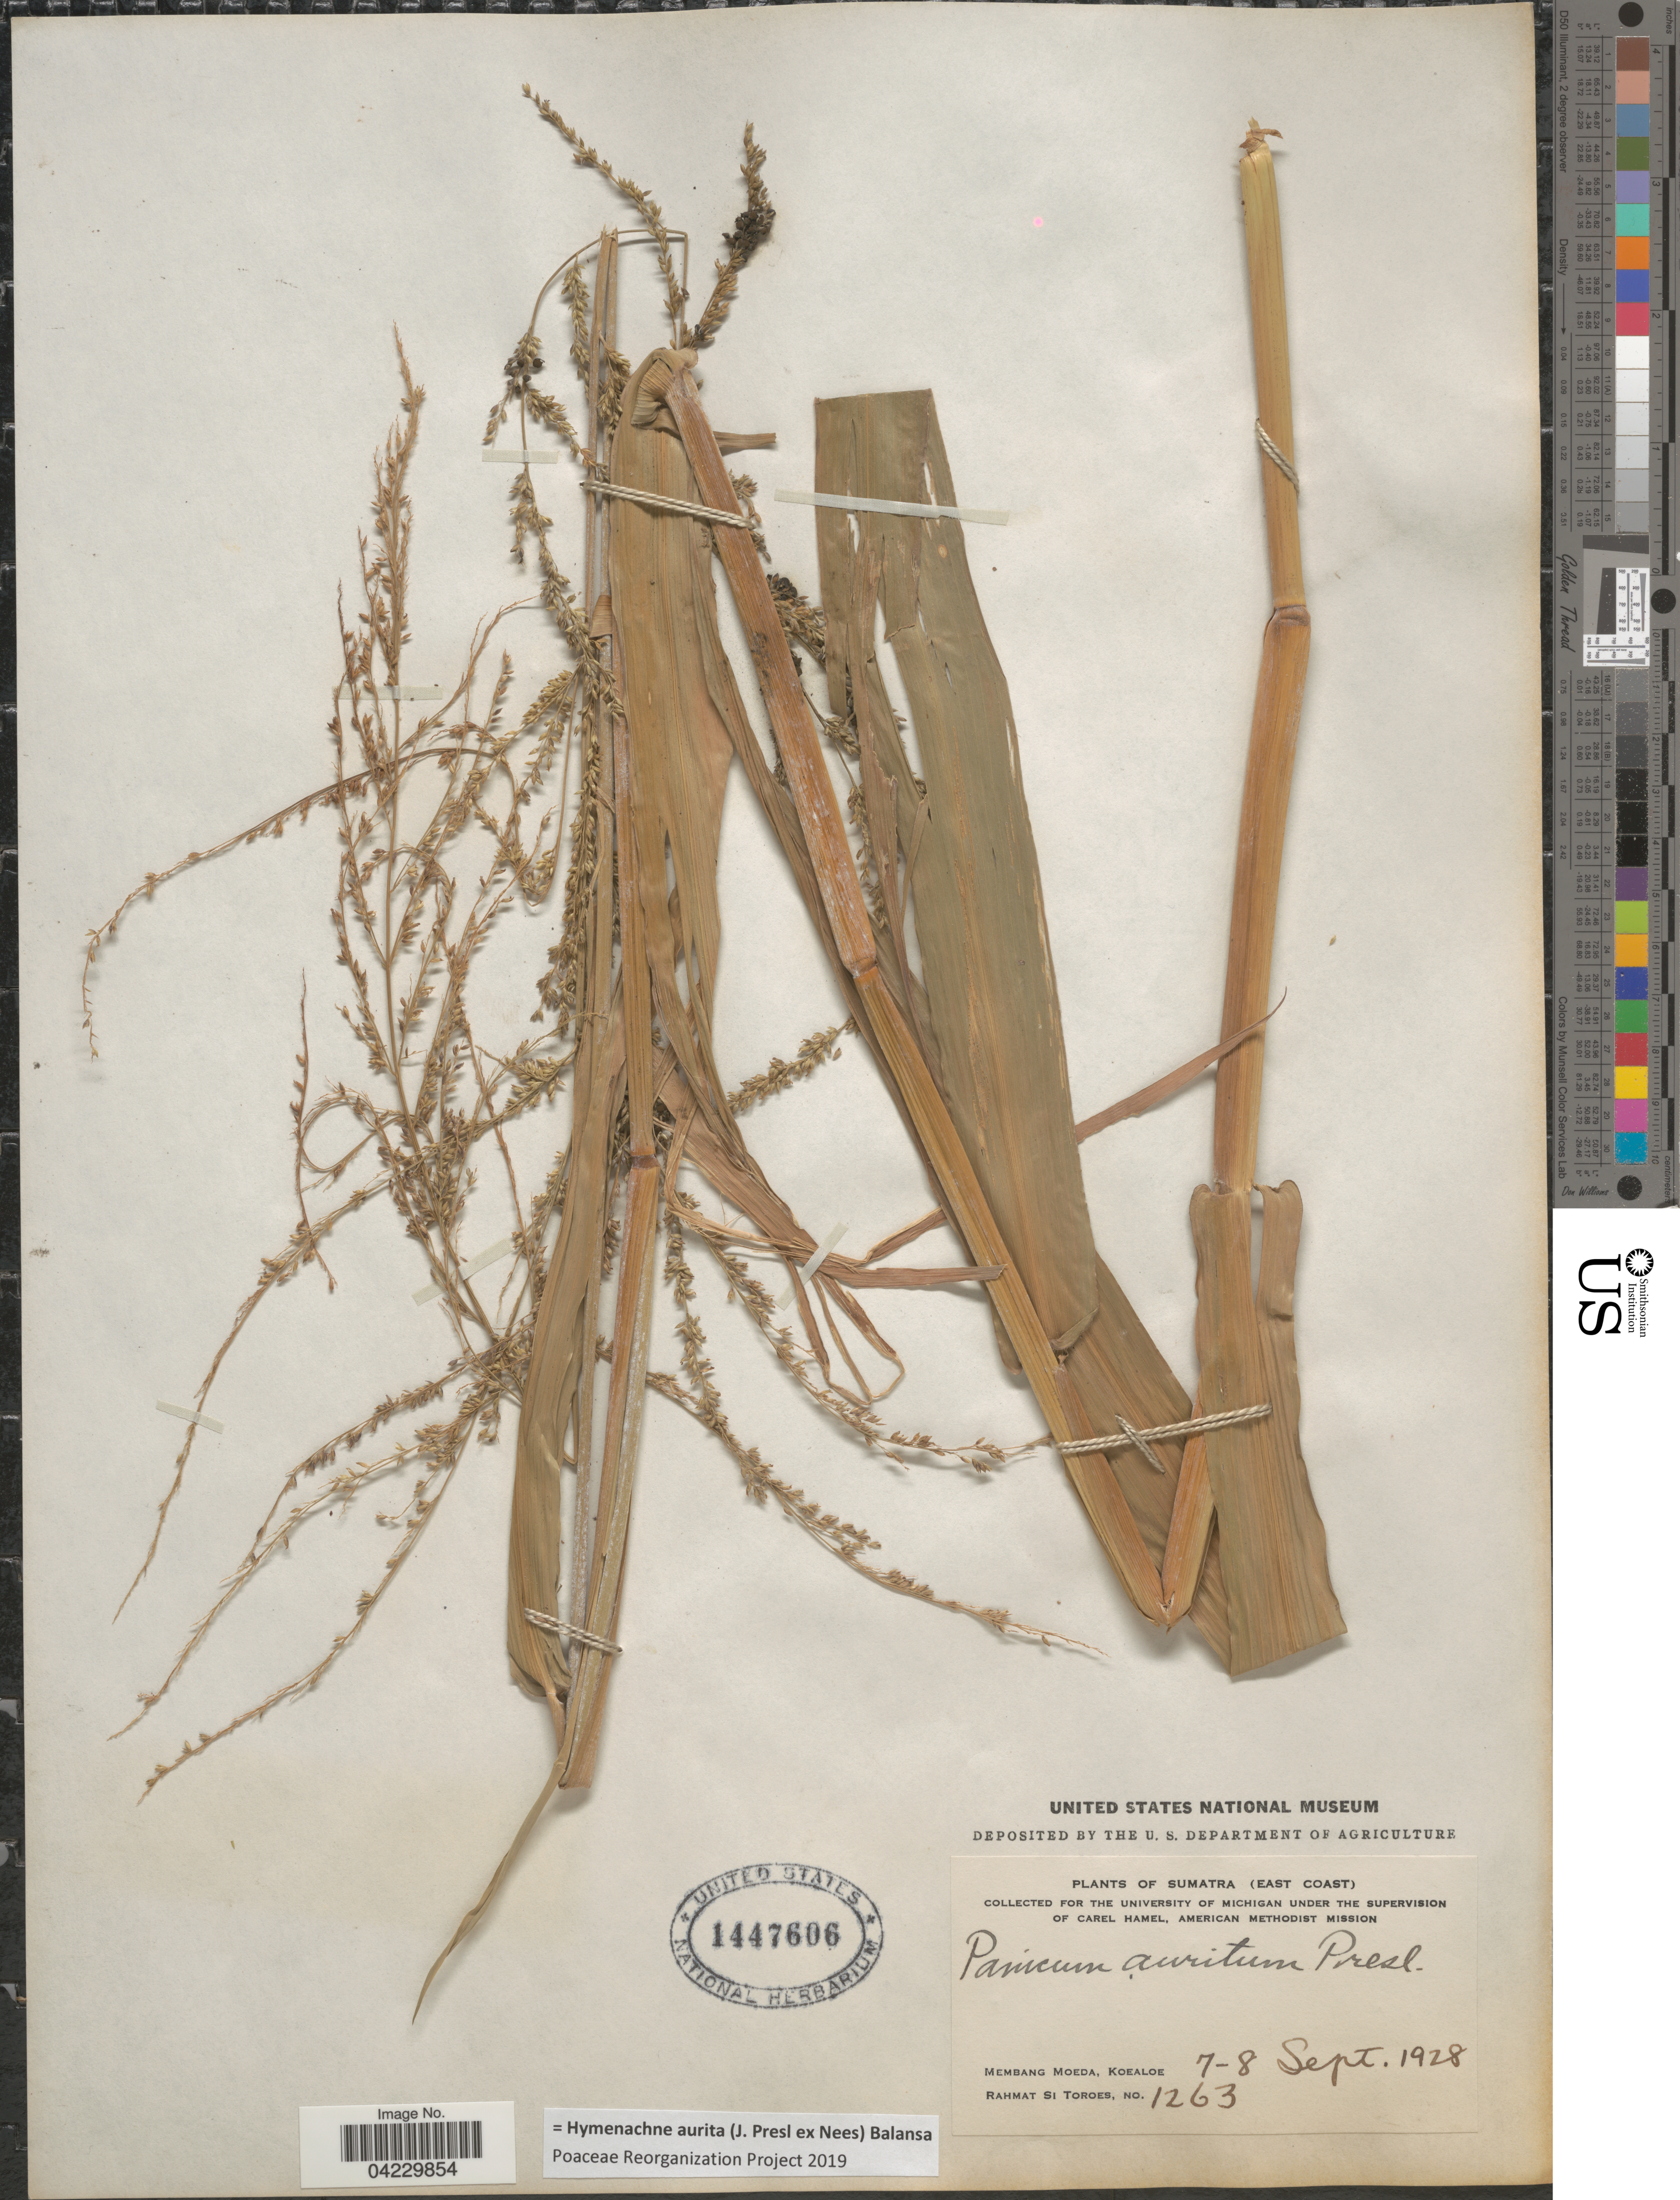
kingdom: Plantae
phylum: Tracheophyta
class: Liliopsida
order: Poales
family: Poaceae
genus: Hymenachne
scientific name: Hymenachne aurita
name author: (J. Presl ex Nees) Balansa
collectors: Rahmat Si Boeea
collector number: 1263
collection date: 1928-09-07/1928-09-08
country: Indonesia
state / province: Sumatra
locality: (East Coast). American Methodist Mission. Membang Moeda, Koealoe.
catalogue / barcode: US 1447606